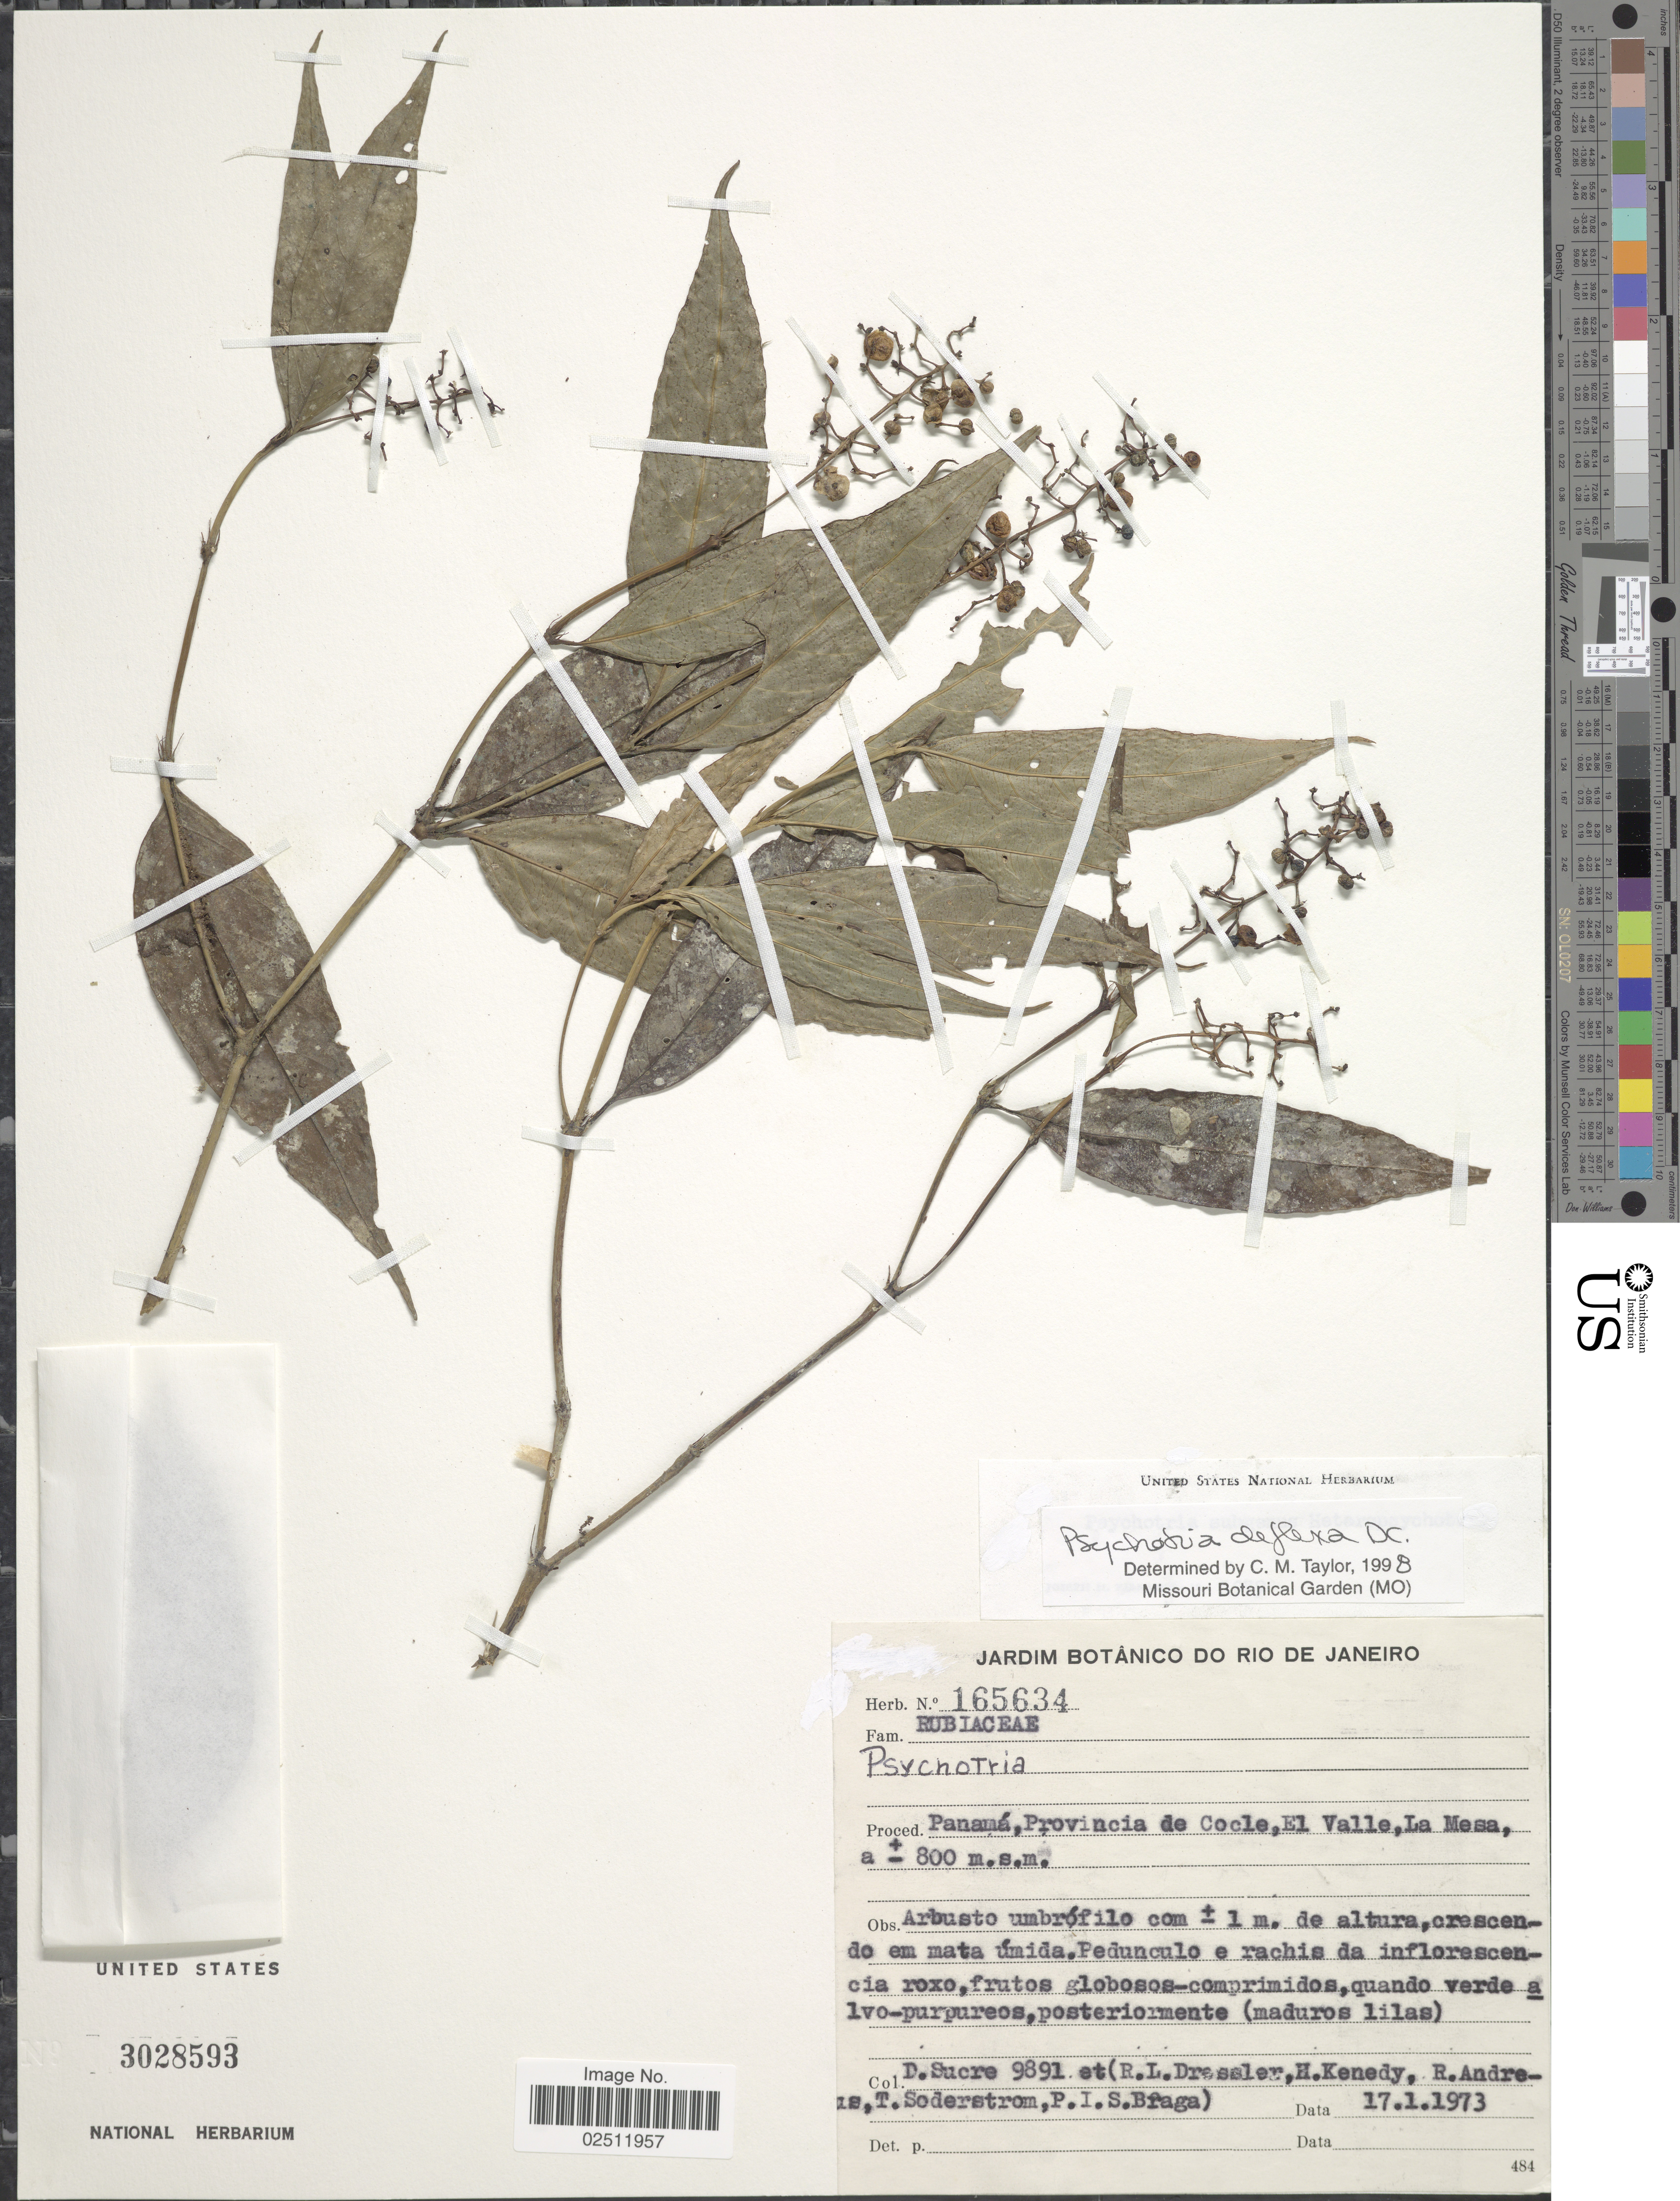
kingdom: Plantae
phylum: Tracheophyta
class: Magnoliopsida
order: Gentianales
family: Rubiaceae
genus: Psychotria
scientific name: Psychotria deflexa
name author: DC.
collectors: D. Sucre, R. Dressler, H. Kenedy, R. Andreus & et al.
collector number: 9891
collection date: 1973-01-17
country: Panama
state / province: Coclé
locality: El Valle, La Mesa.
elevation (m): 800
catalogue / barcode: US 3028593